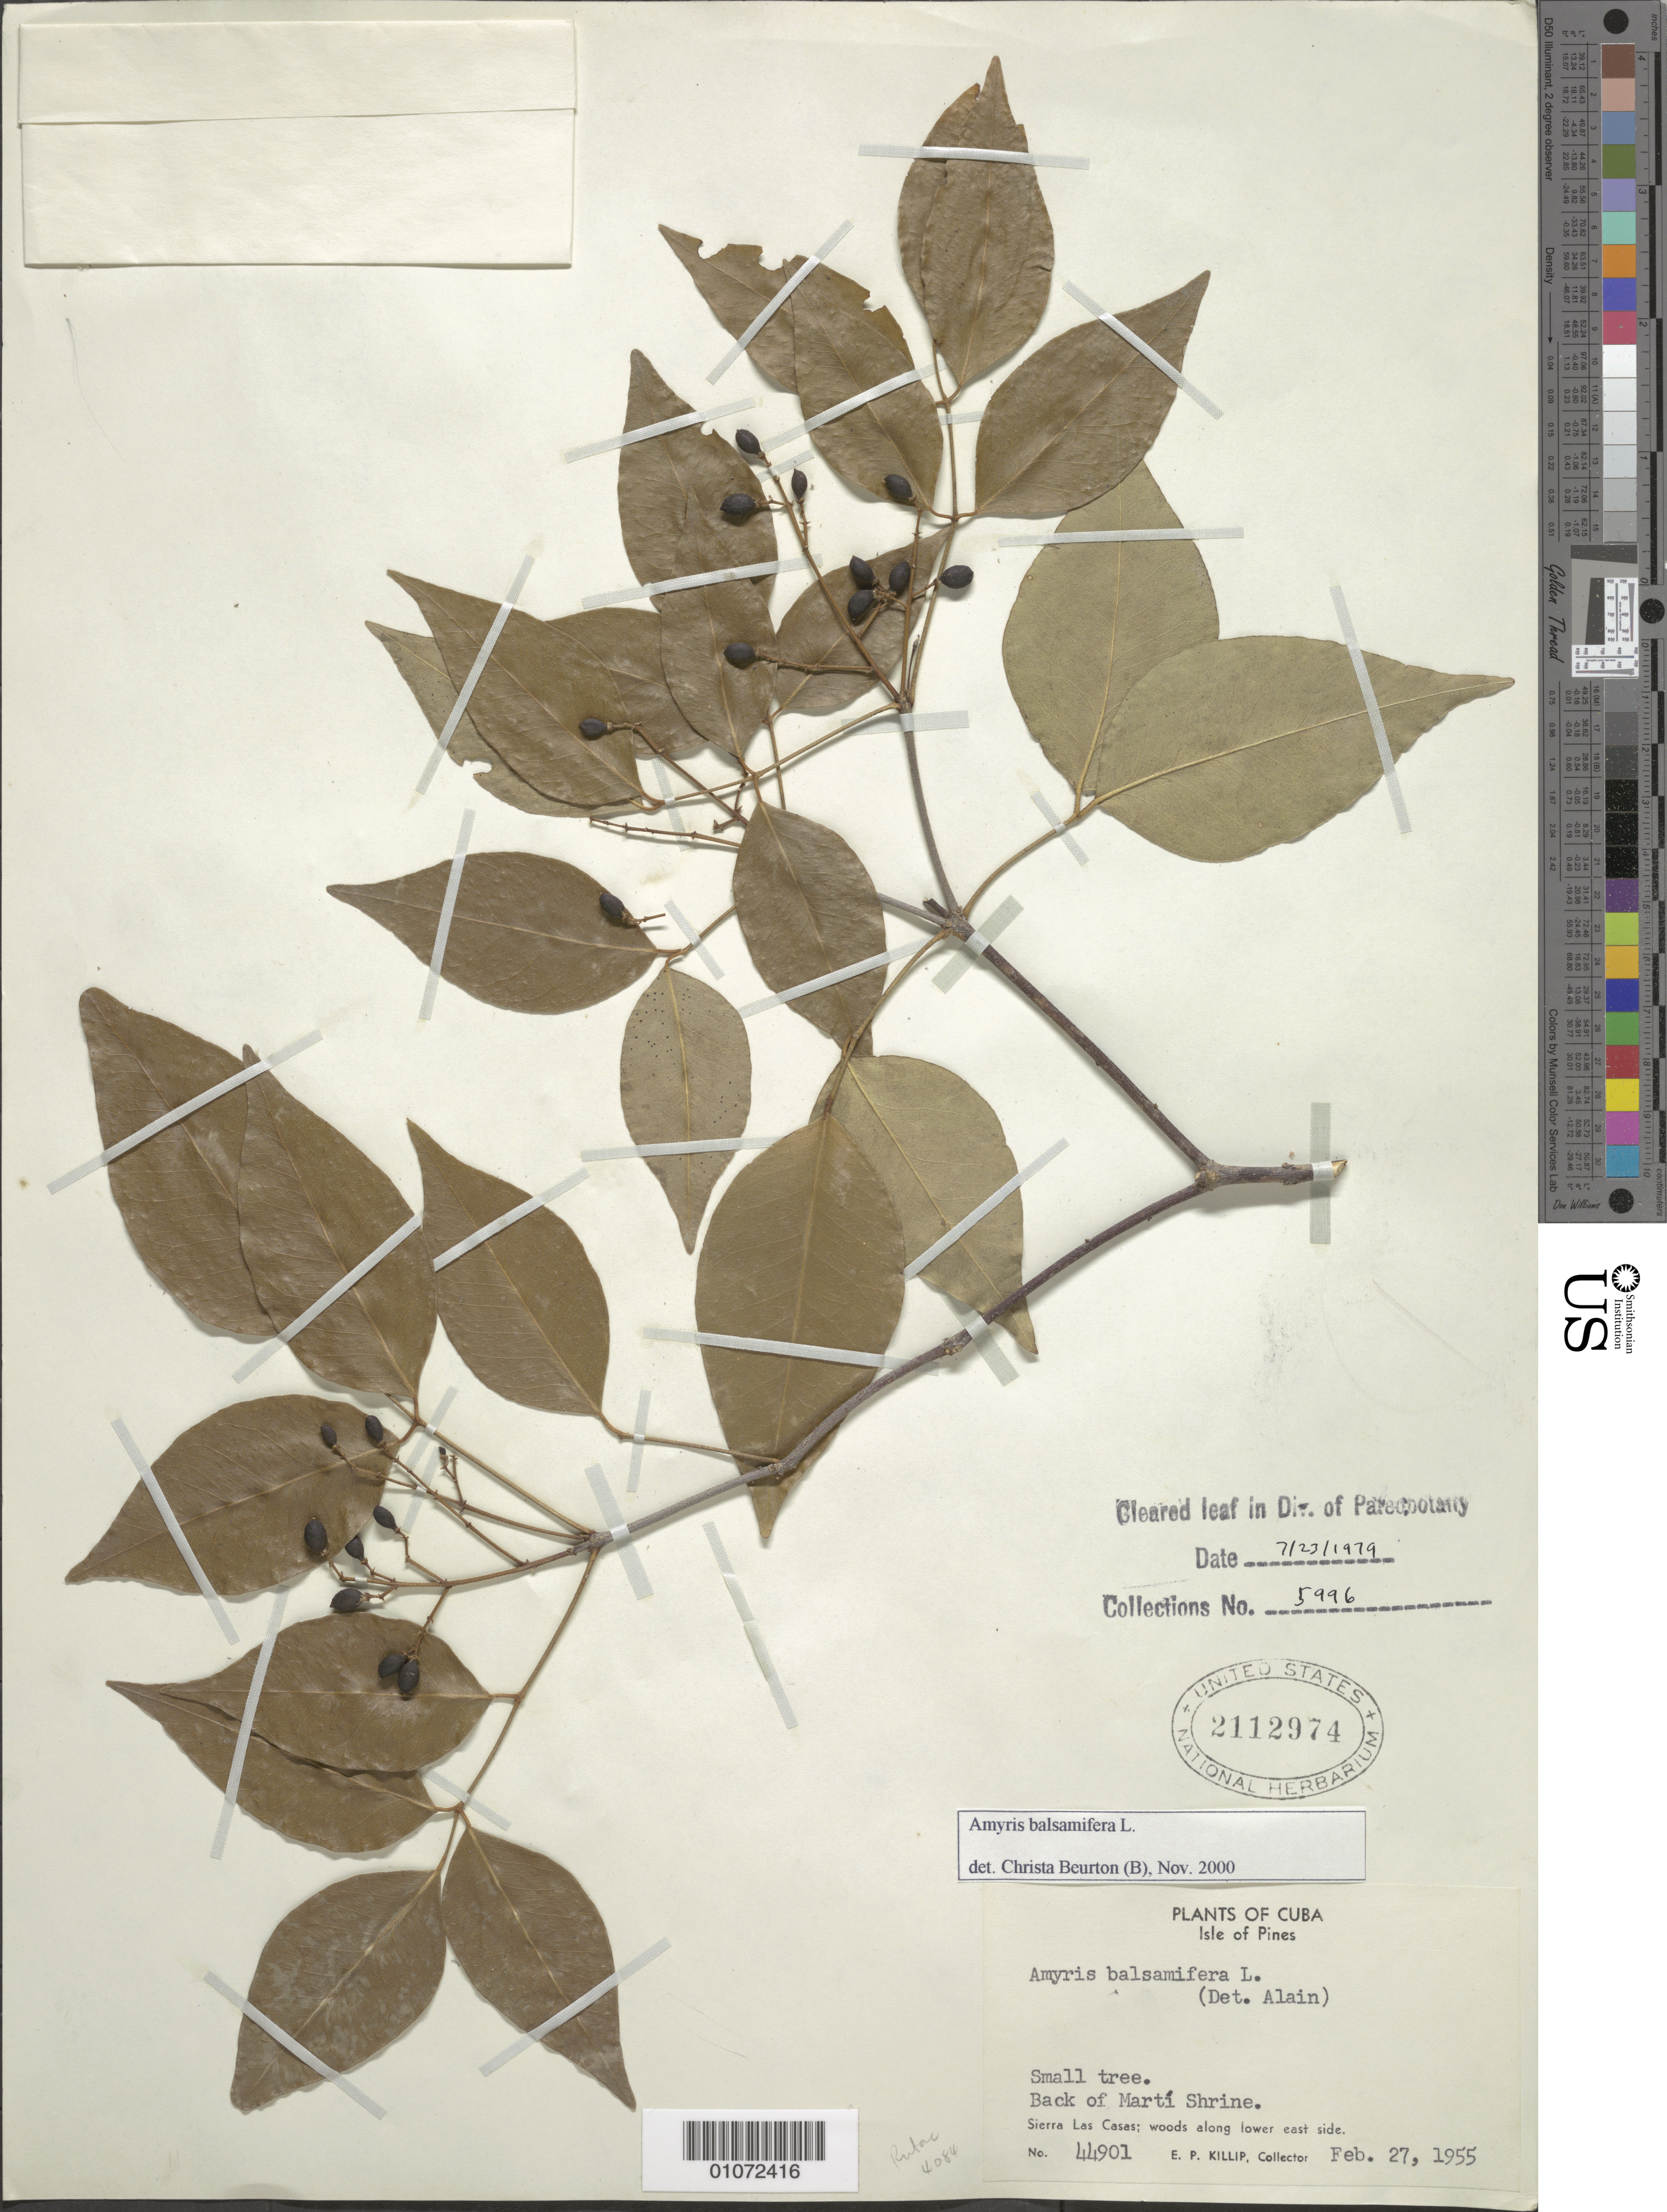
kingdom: Plantae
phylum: Tracheophyta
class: Magnoliopsida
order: Sapindales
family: Rutaceae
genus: Amyris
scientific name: Amyris balsamifera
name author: L.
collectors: E. P. Killip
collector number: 44901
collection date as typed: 27 Feb 1955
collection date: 1955-02-27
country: Cuba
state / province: Isla de La Juventud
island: Isla de la Juventud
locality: Isle of Pines, back of Marti Shrine, Sierra Las Casas: woods along lower E side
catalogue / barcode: US 2112974